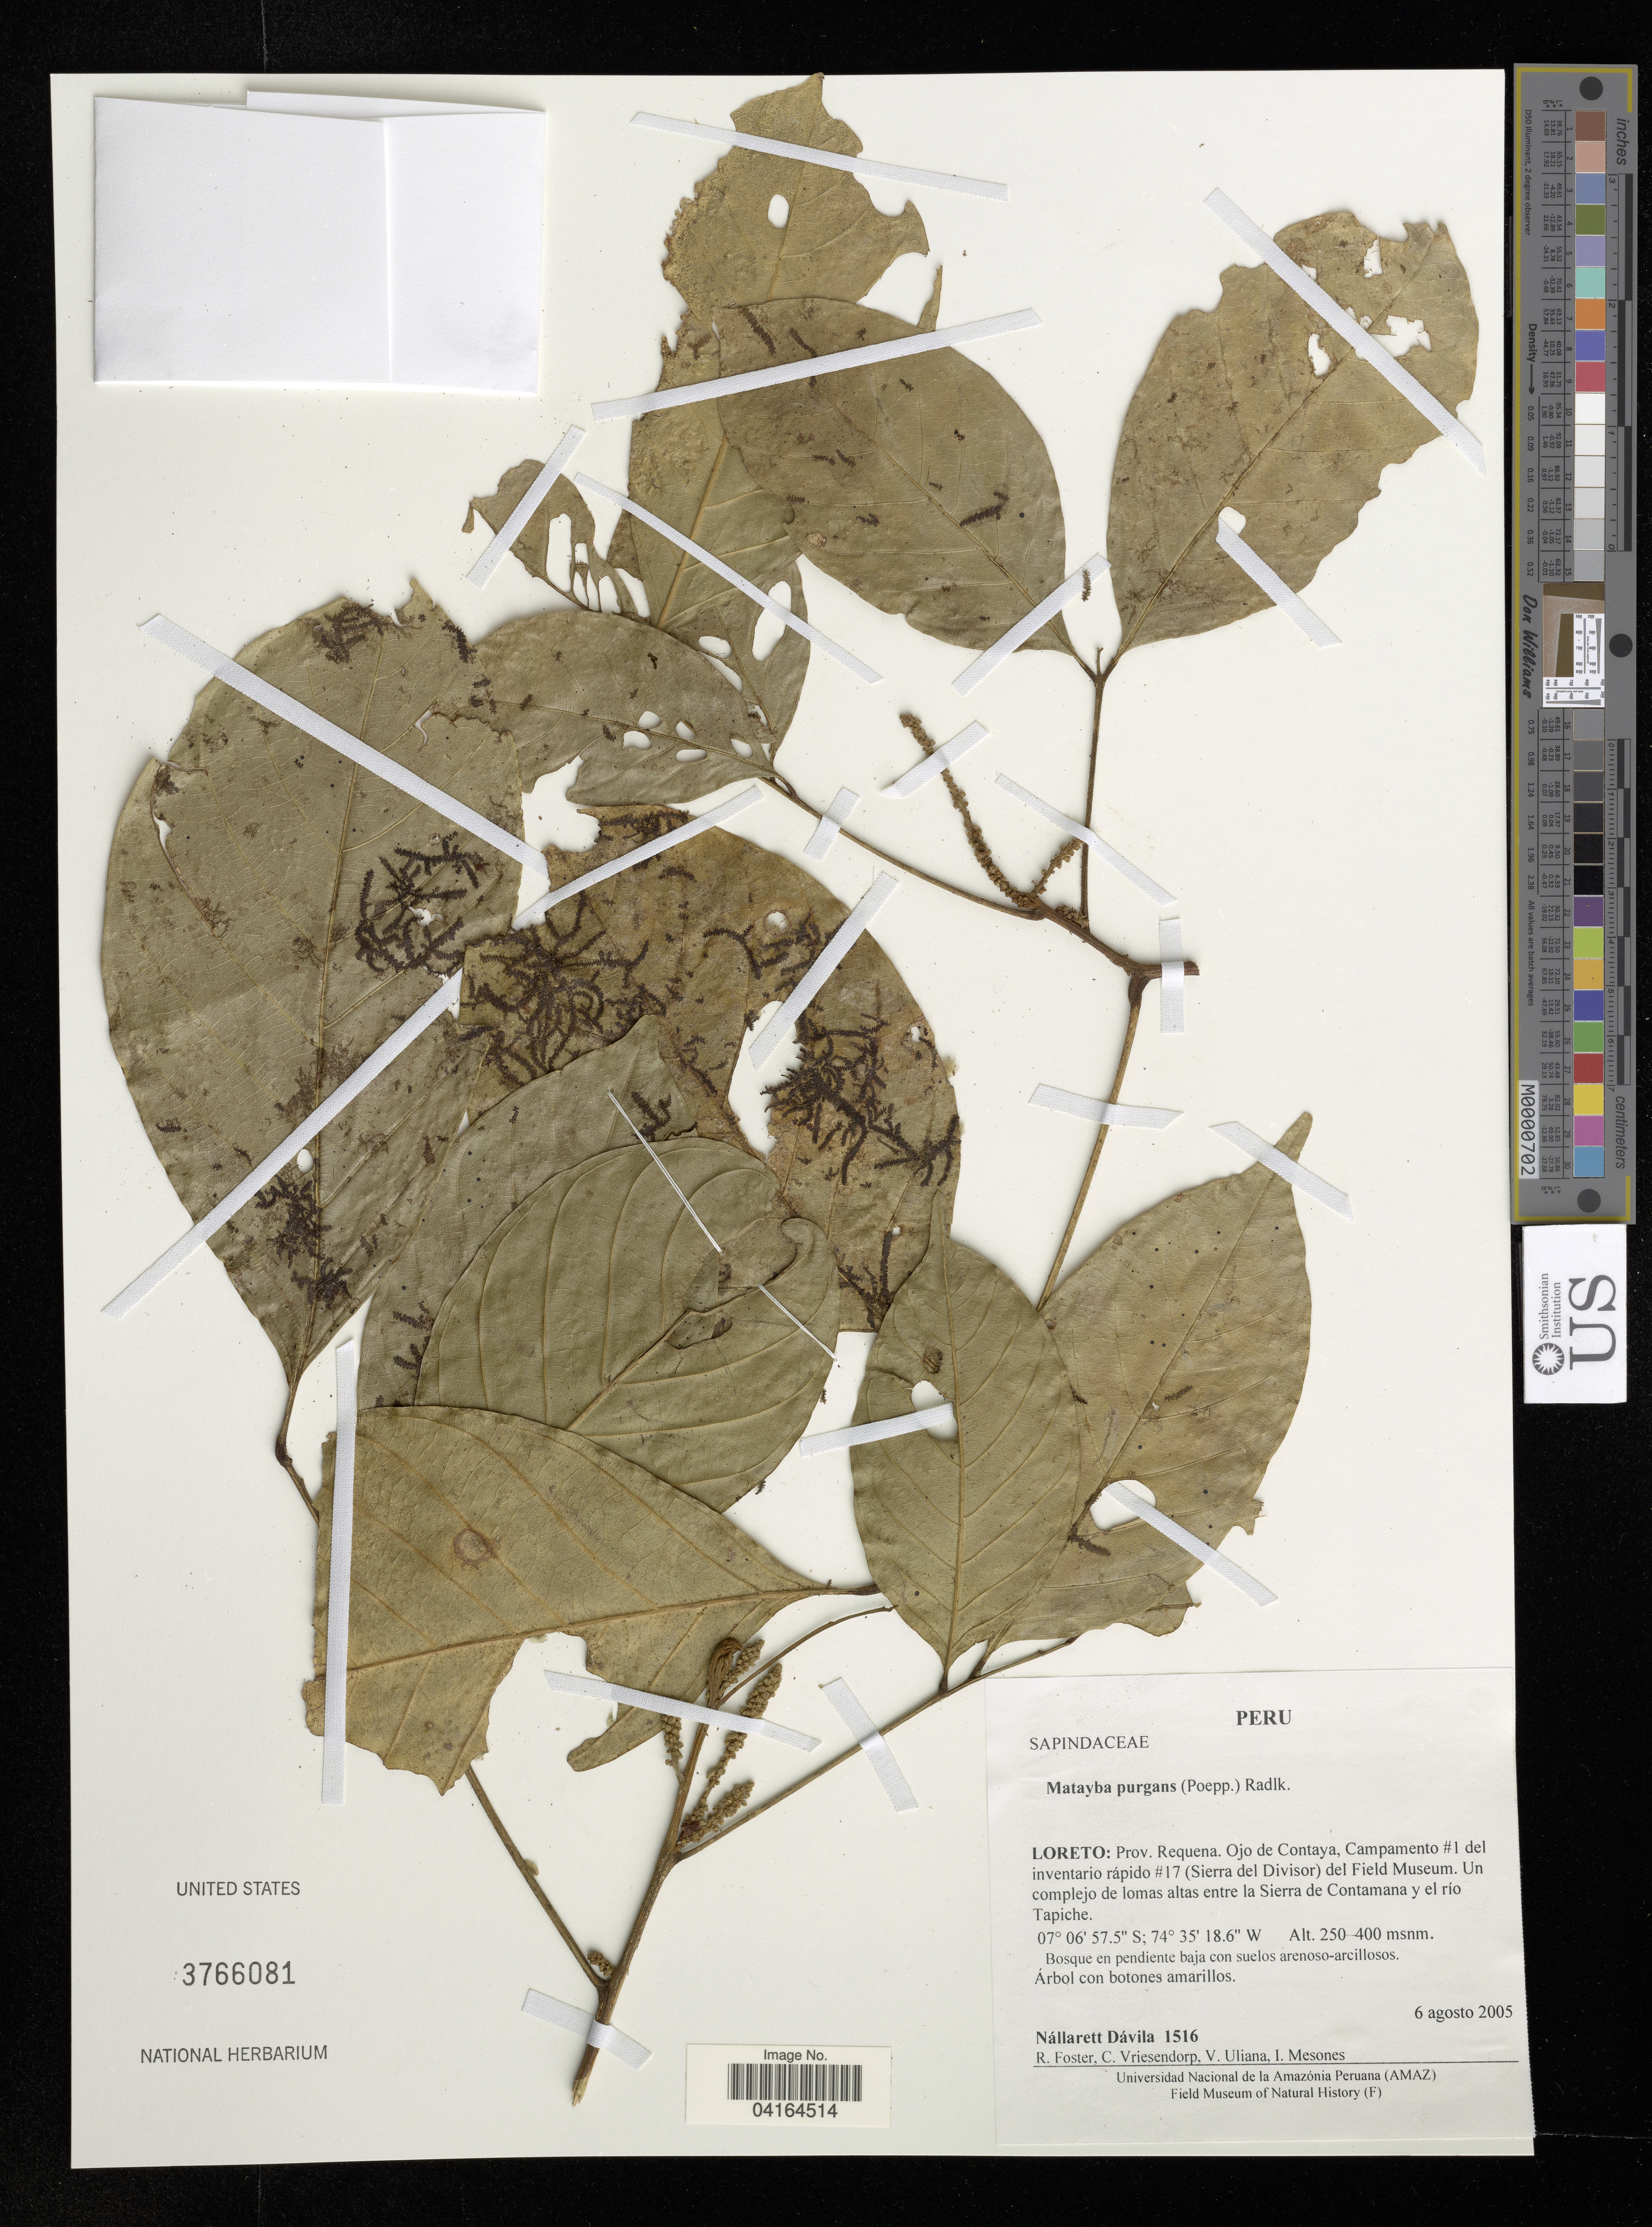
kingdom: Plantae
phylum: Tracheophyta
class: Magnoliopsida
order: Sapindales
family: Sapindaceae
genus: Matayba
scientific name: Matayba purgans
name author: (Poepp.) Radlk.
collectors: N. Dávila, R. Foster, C. Vriesendorp, V. L. Uliana & I. Mesones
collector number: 1516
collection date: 2005-08-06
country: Peru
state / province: Loreto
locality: Prov. Requena. Ojo de Contaya, Campamento #1 del inventario rápido #17 (Sierra del Divisor) del Field Museum. Un complejo de lomas altas entre la Sierra de Contamana y el río Tapiche.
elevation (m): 250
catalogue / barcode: US 3766081